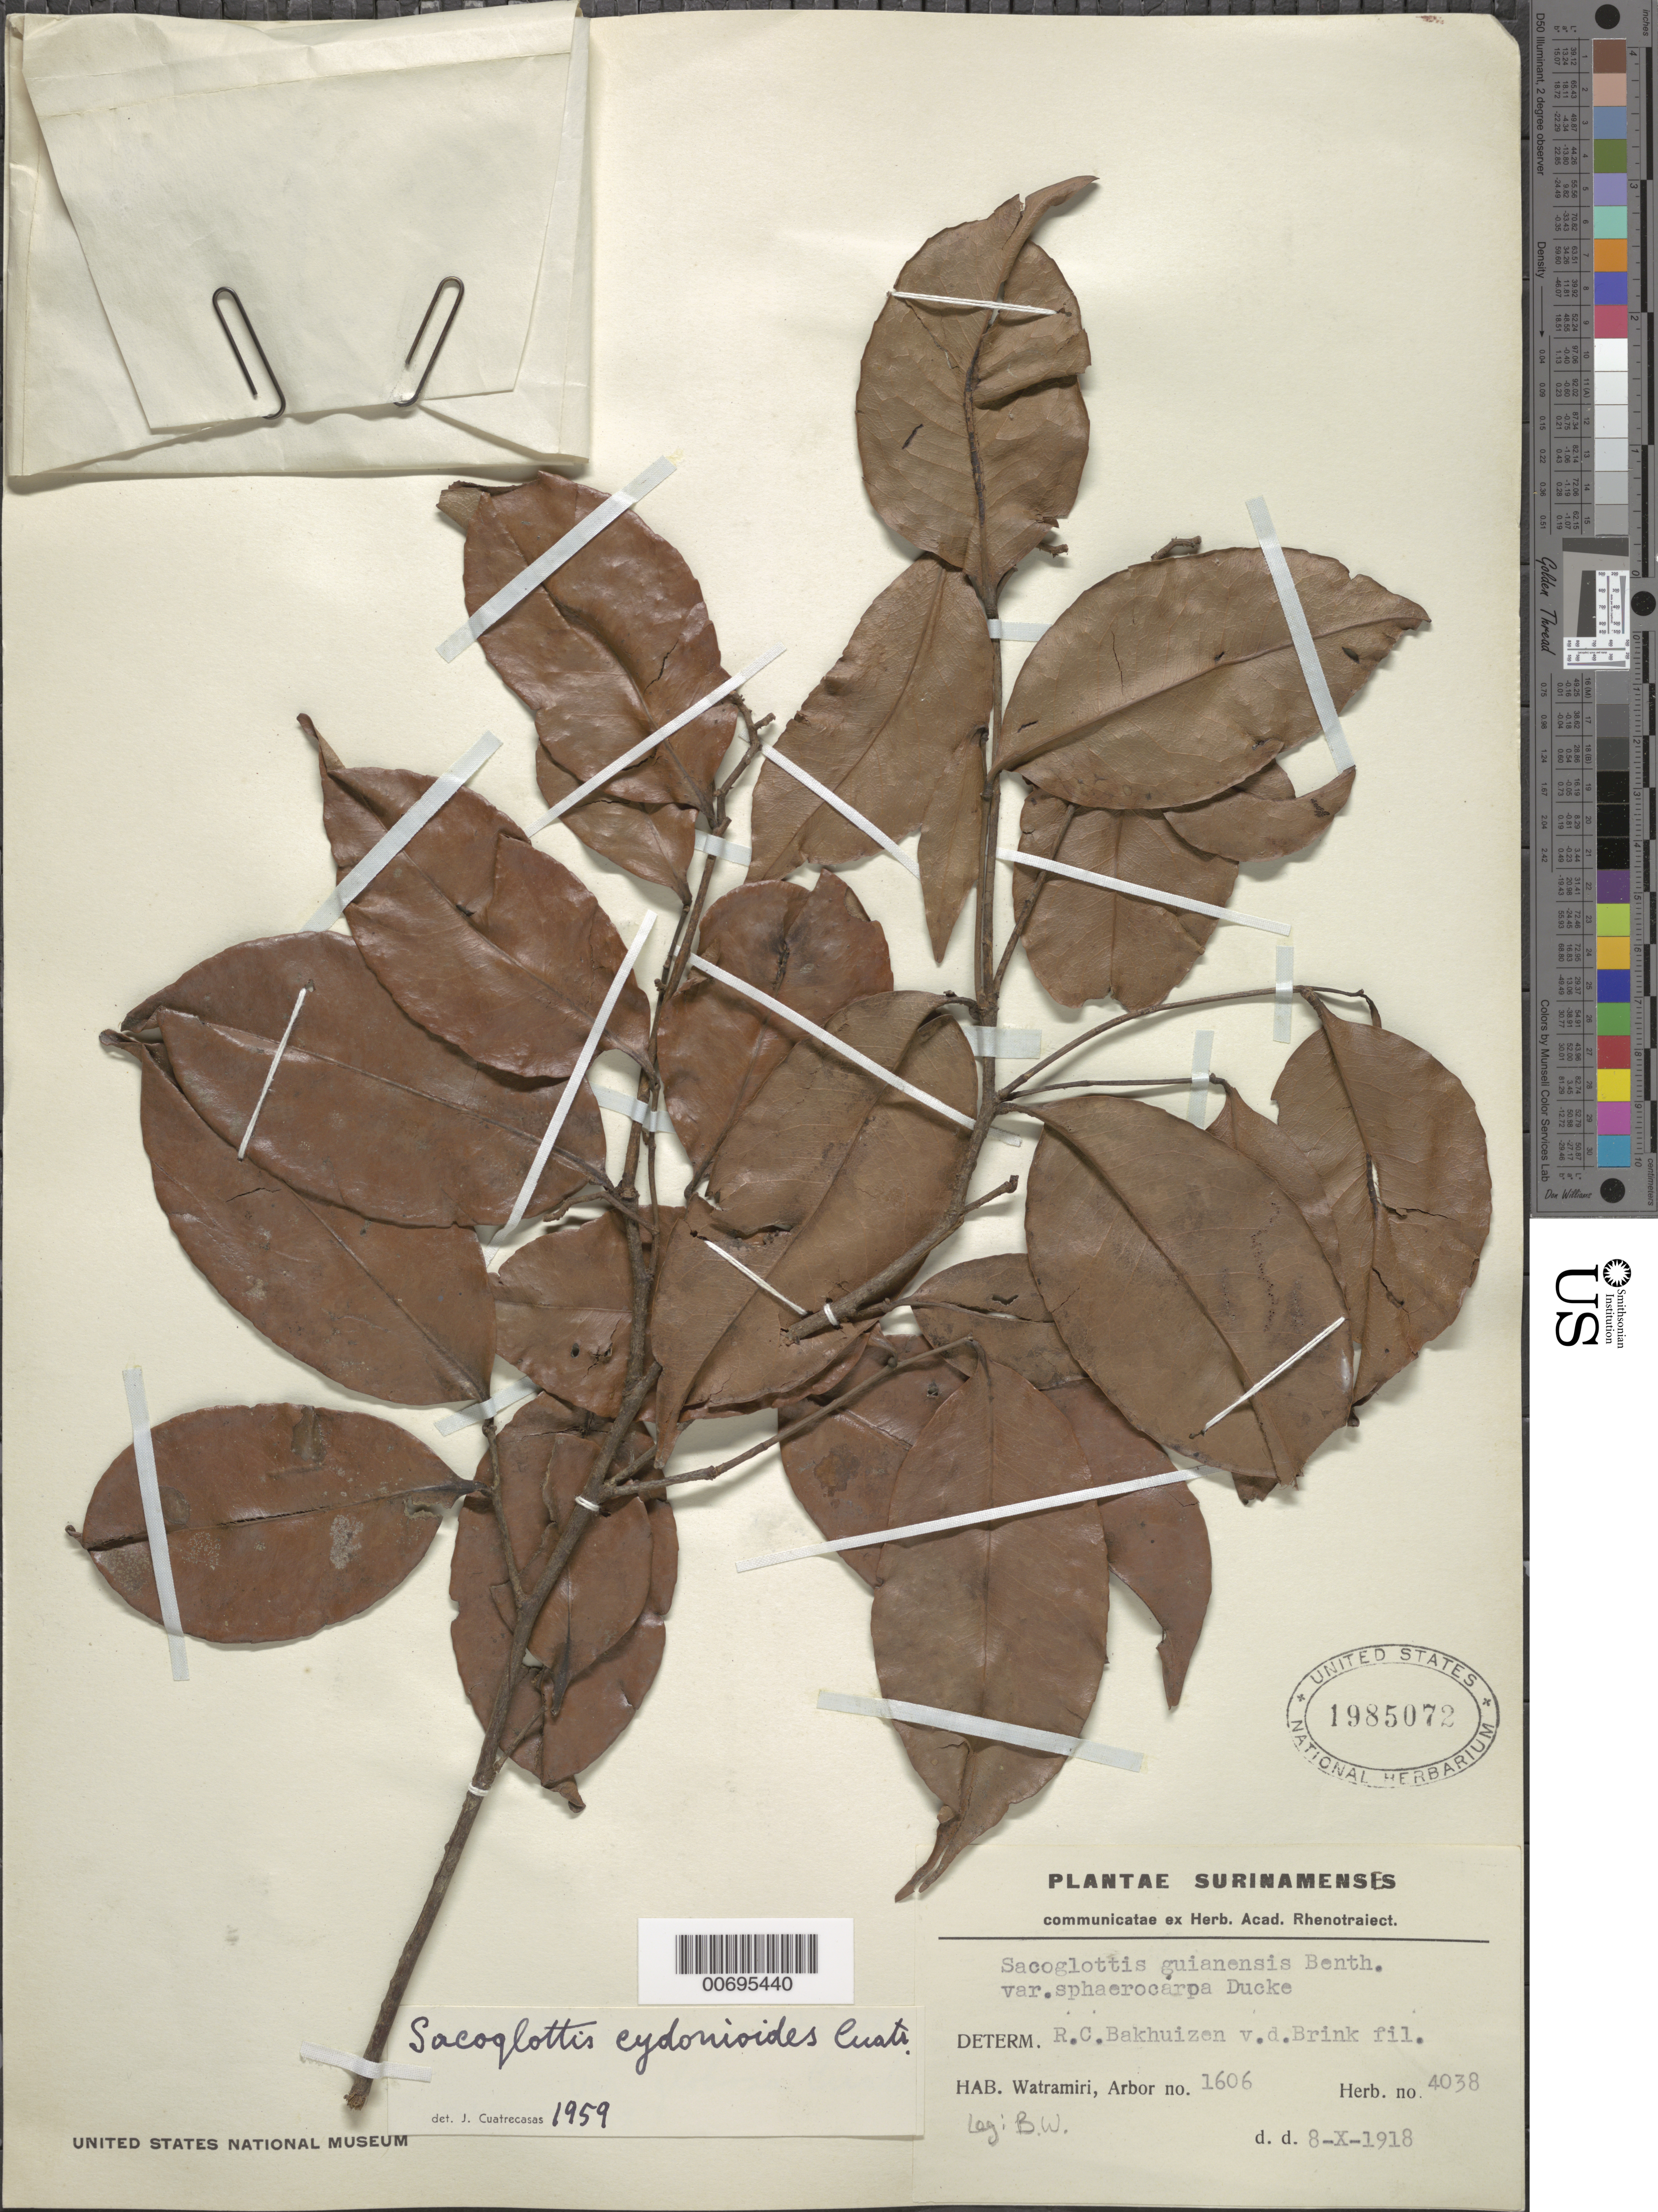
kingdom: Plantae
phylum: Tracheophyta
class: Magnoliopsida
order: Malpighiales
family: Humiriaceae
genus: Sacoglottis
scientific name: Sacoglottis cydonioides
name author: Cuatrec.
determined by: Cuatrecasas, J.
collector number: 4038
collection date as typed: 8-Oct-18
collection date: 1918-10-08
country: Suriname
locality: Watramiri, Forest Reserve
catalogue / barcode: US 1985072